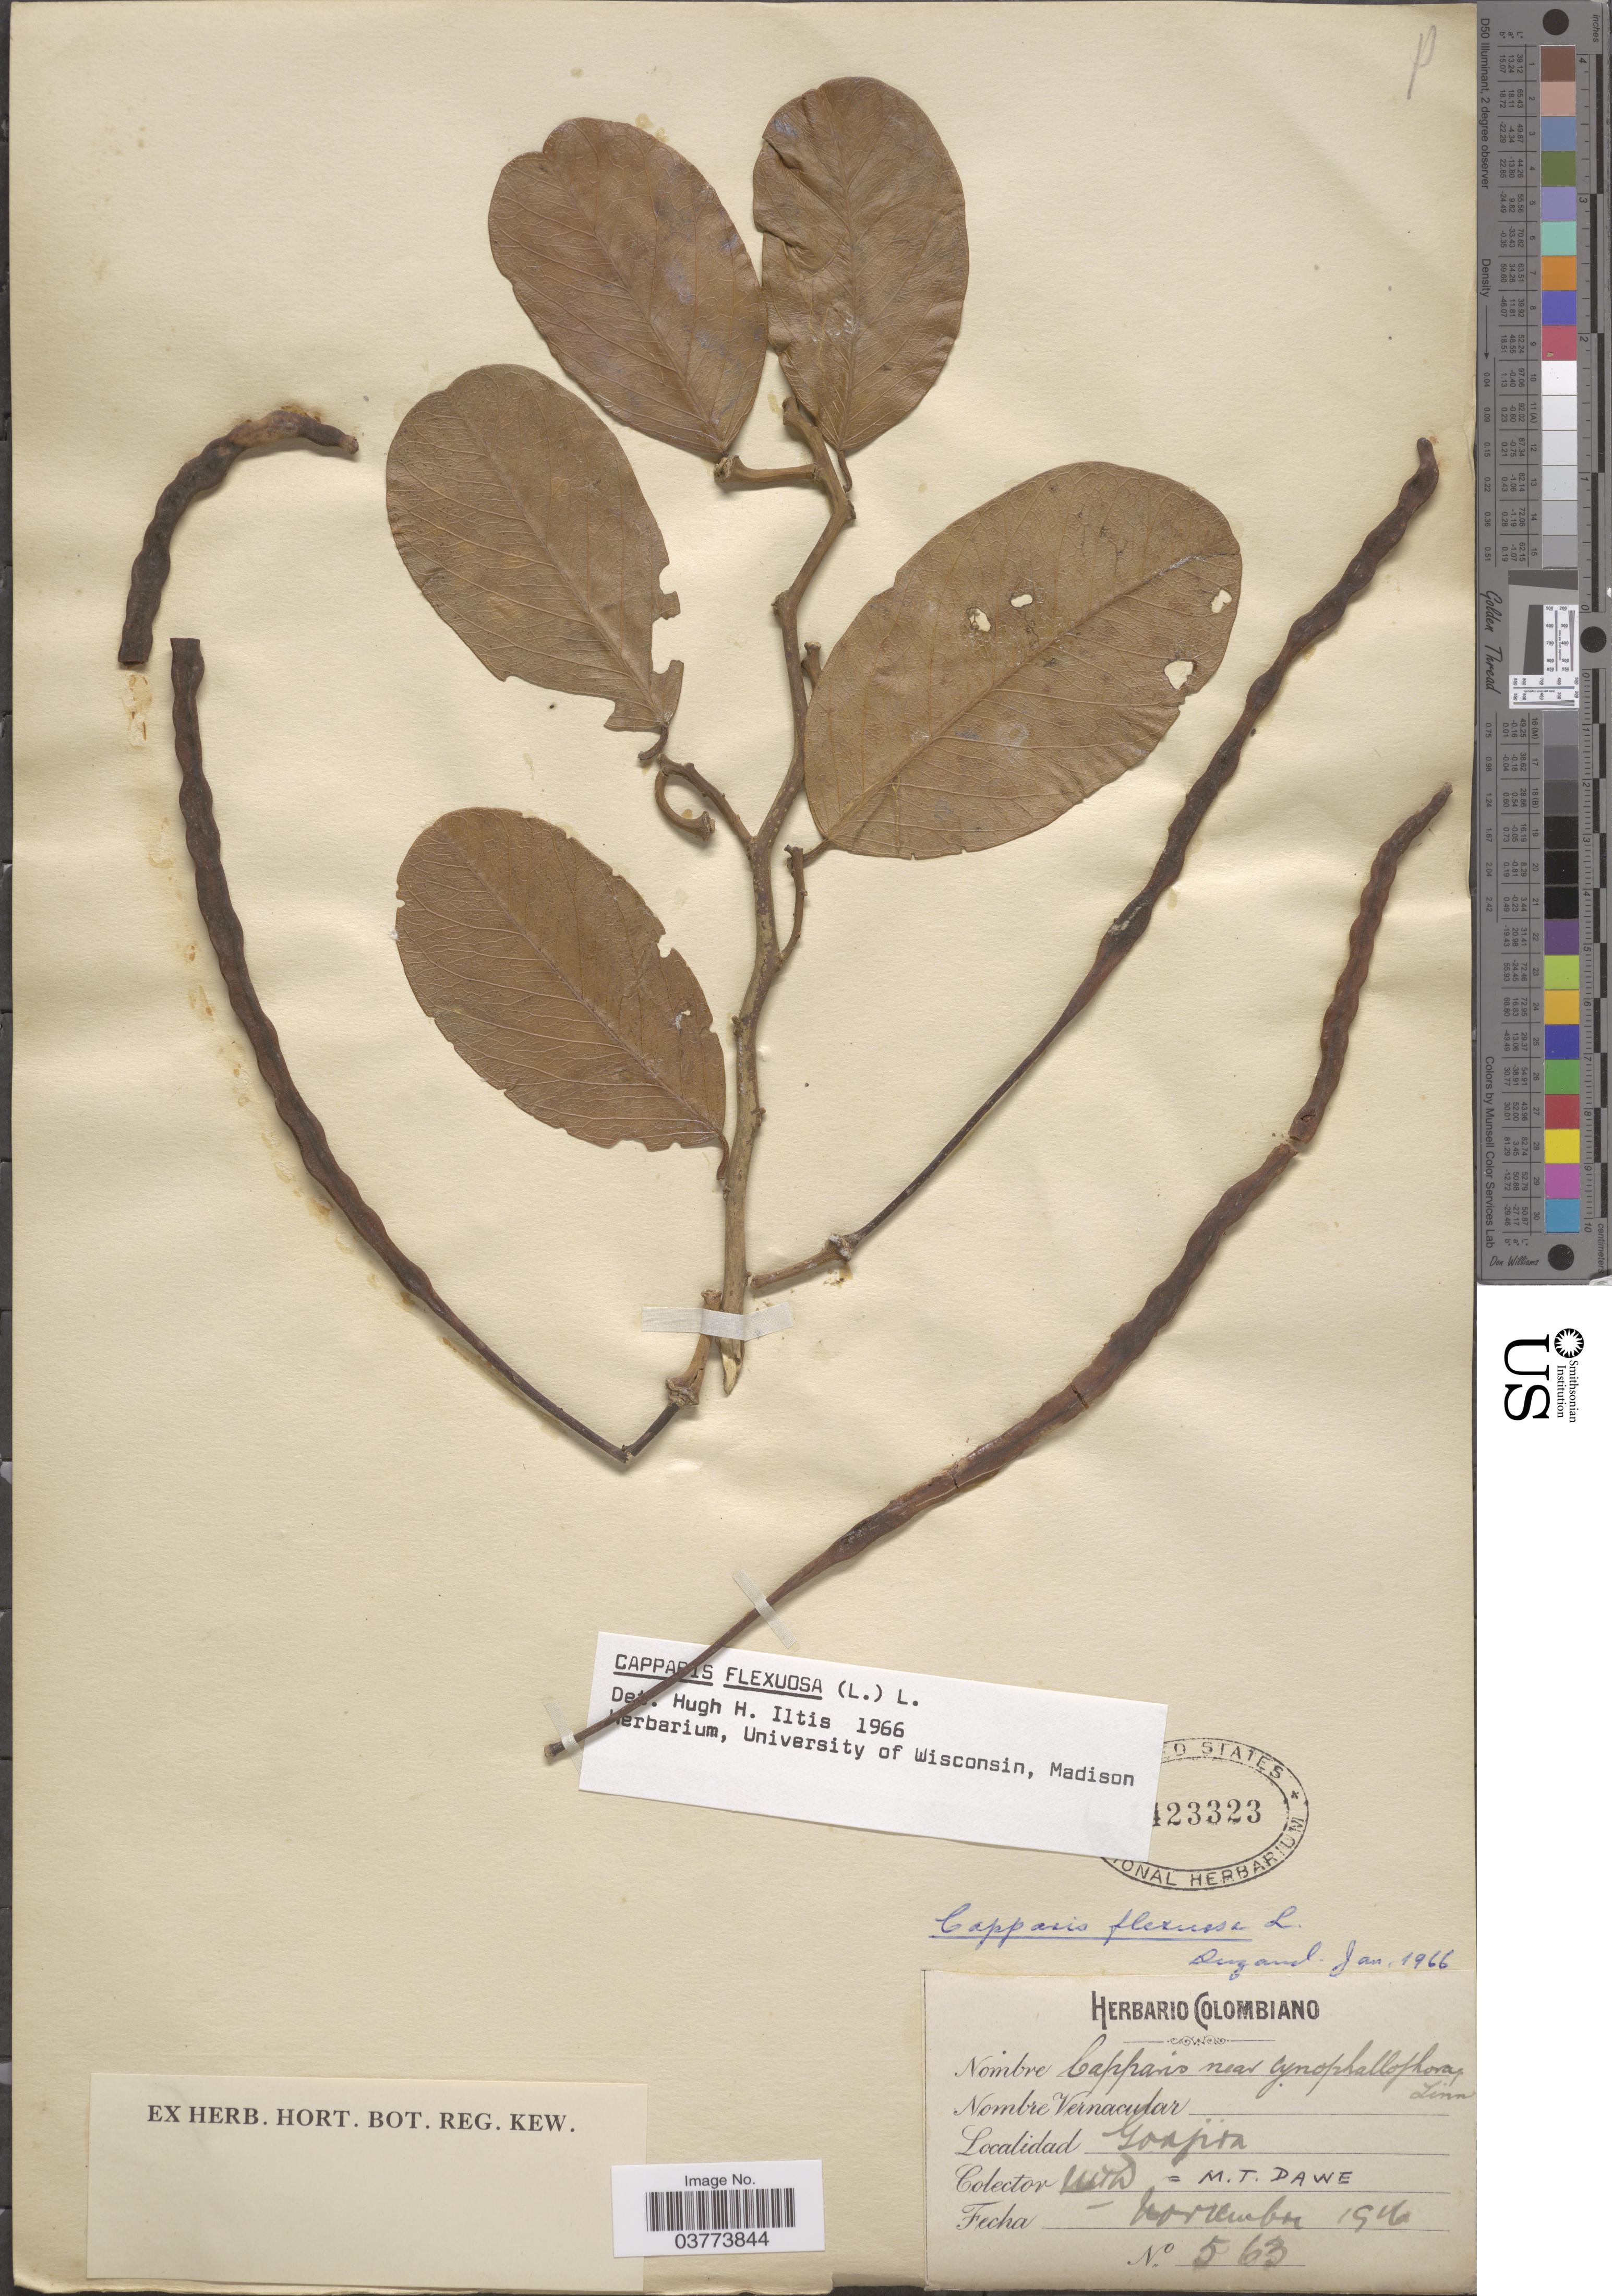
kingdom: Plantae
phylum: Tracheophyta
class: Magnoliopsida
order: Brassicales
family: Capparaceae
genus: Cynophalla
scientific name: Cynophalla flexuosa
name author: (L.) J. Presl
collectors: M. T. Dawe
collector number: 563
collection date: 1916-11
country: Colombia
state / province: La Guajira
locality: Guajira.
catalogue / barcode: US 1423323